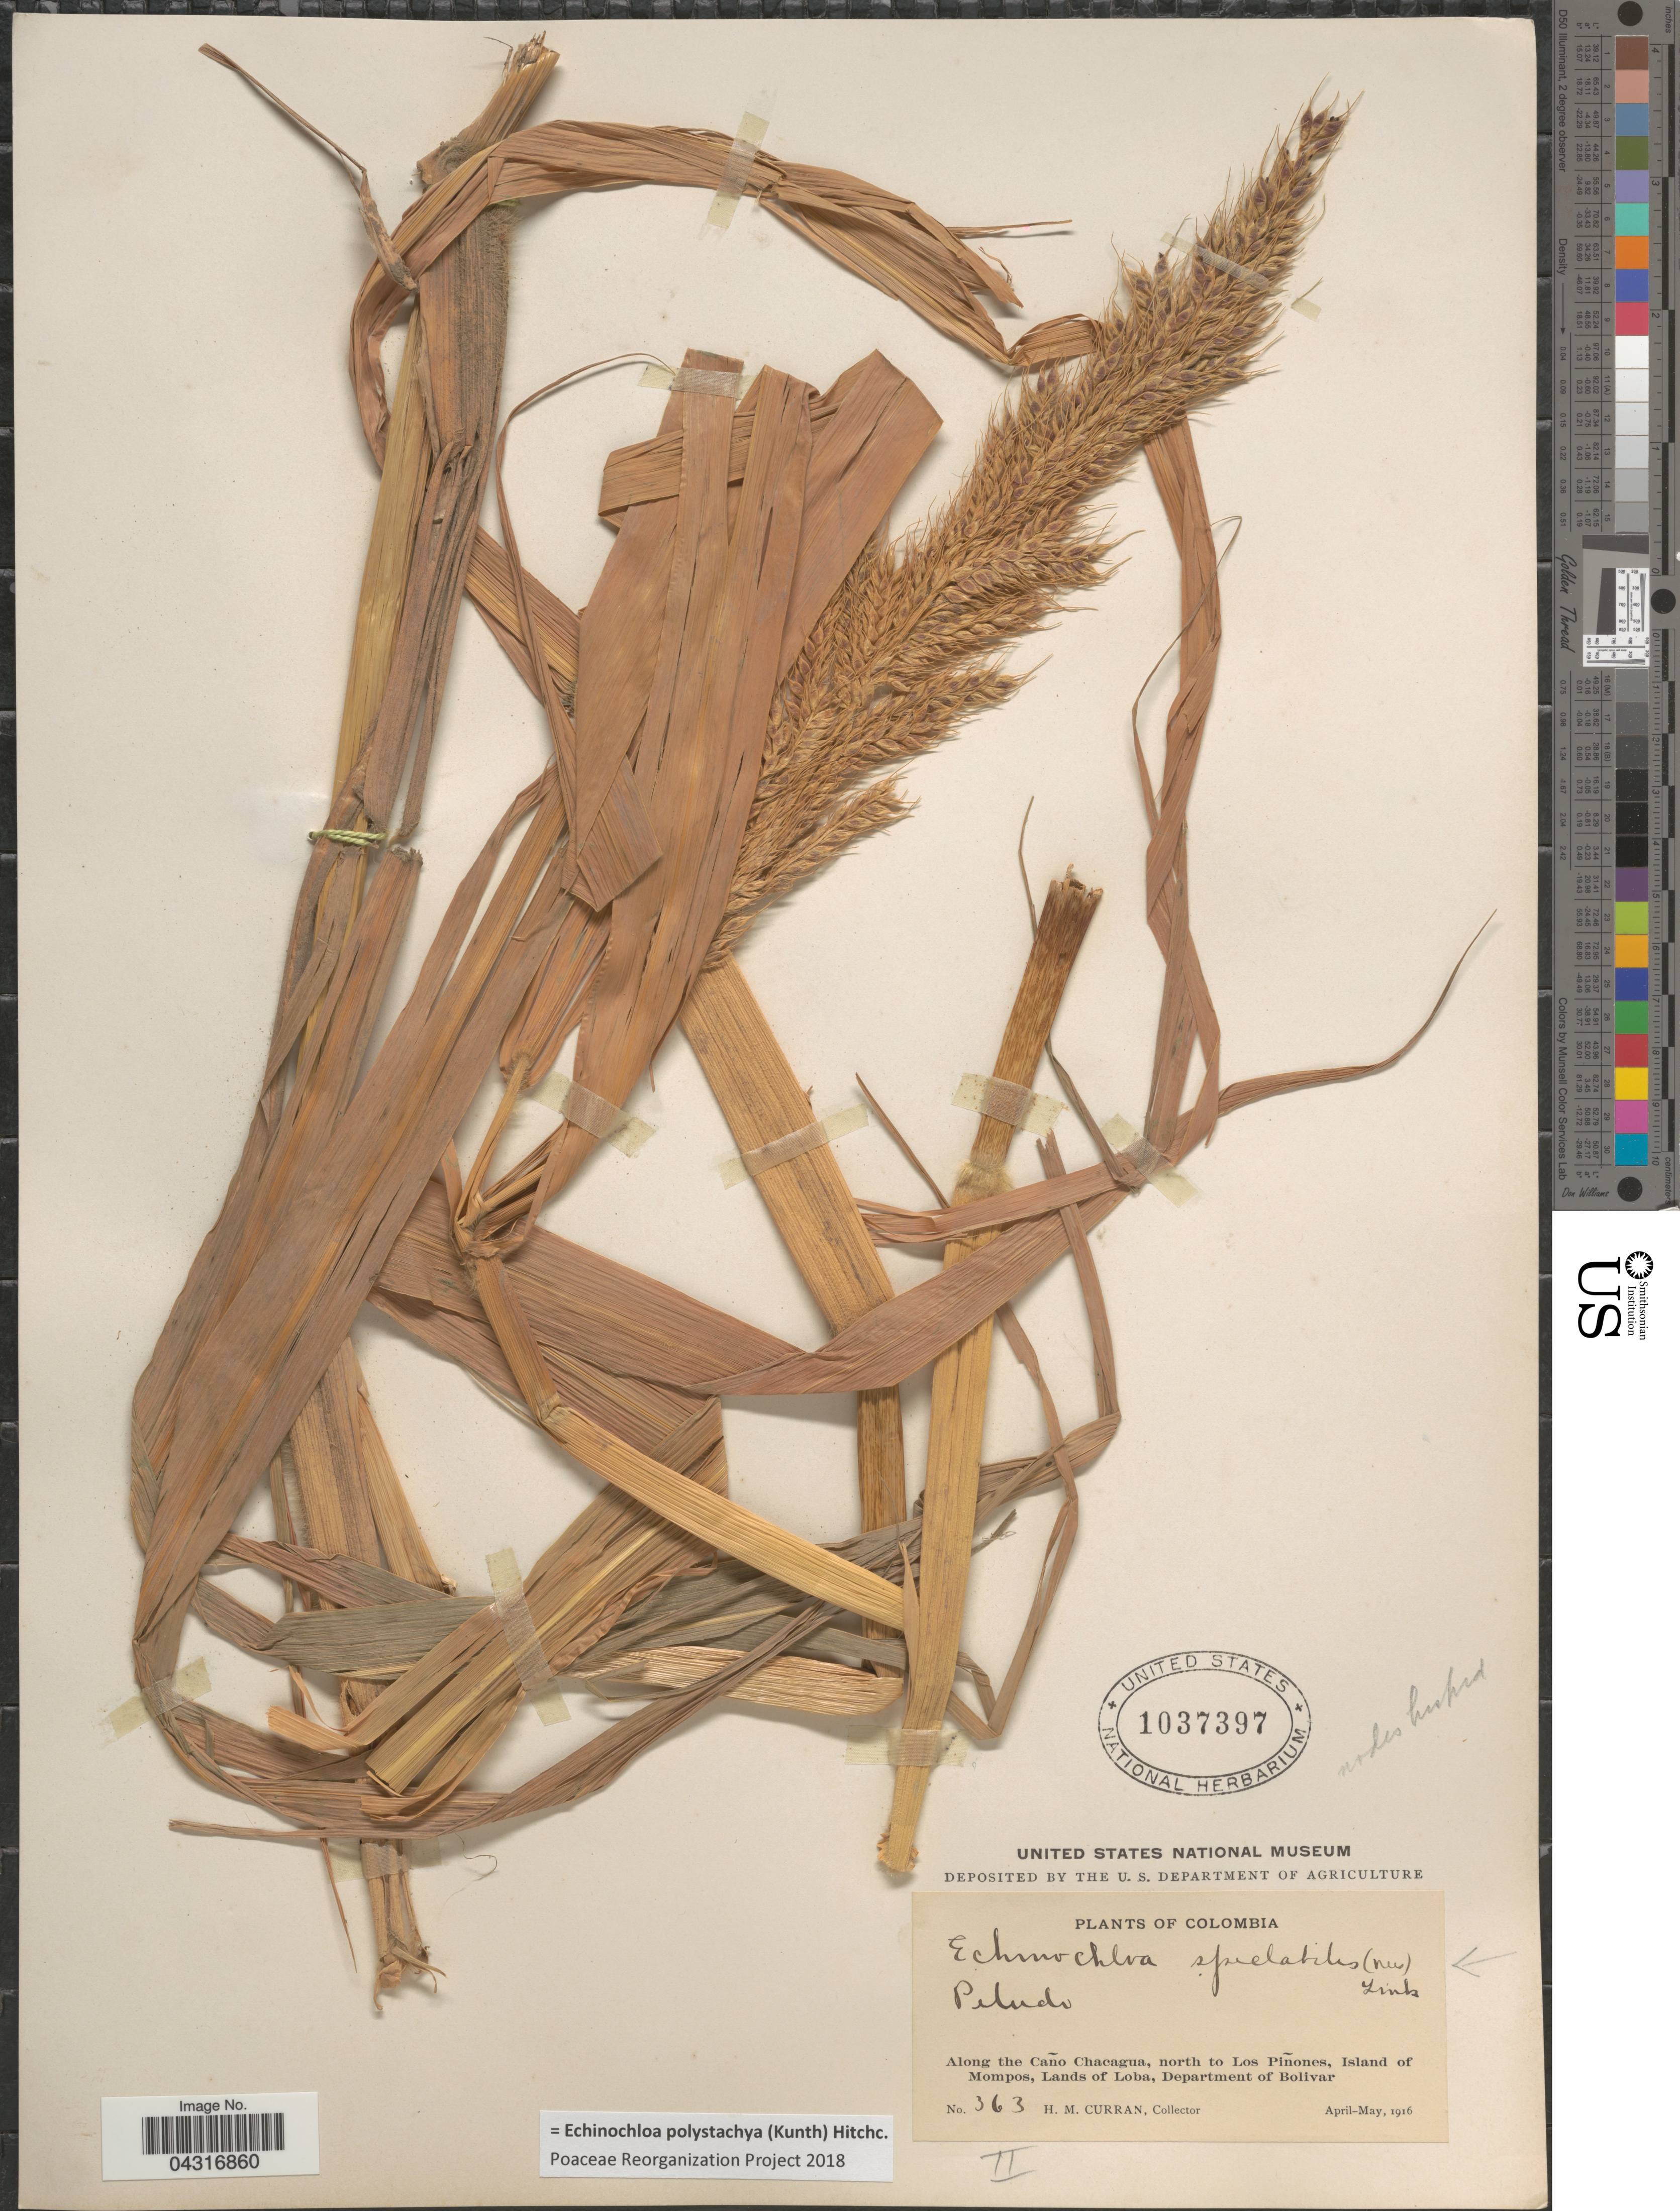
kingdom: Plantae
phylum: Tracheophyta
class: Liliopsida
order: Poales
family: Poaceae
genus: Echinochloa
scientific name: Echinochloa polystachya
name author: (Kunth) Hitchc.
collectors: H. M. Curran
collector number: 363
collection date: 1916-04/1916-05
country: Colombia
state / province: Bolívar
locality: Along the Caño Chacagua, north to Los Piñones, Island of Mompos, Lands of Loba, Department of Bolivar.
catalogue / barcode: US 1037397